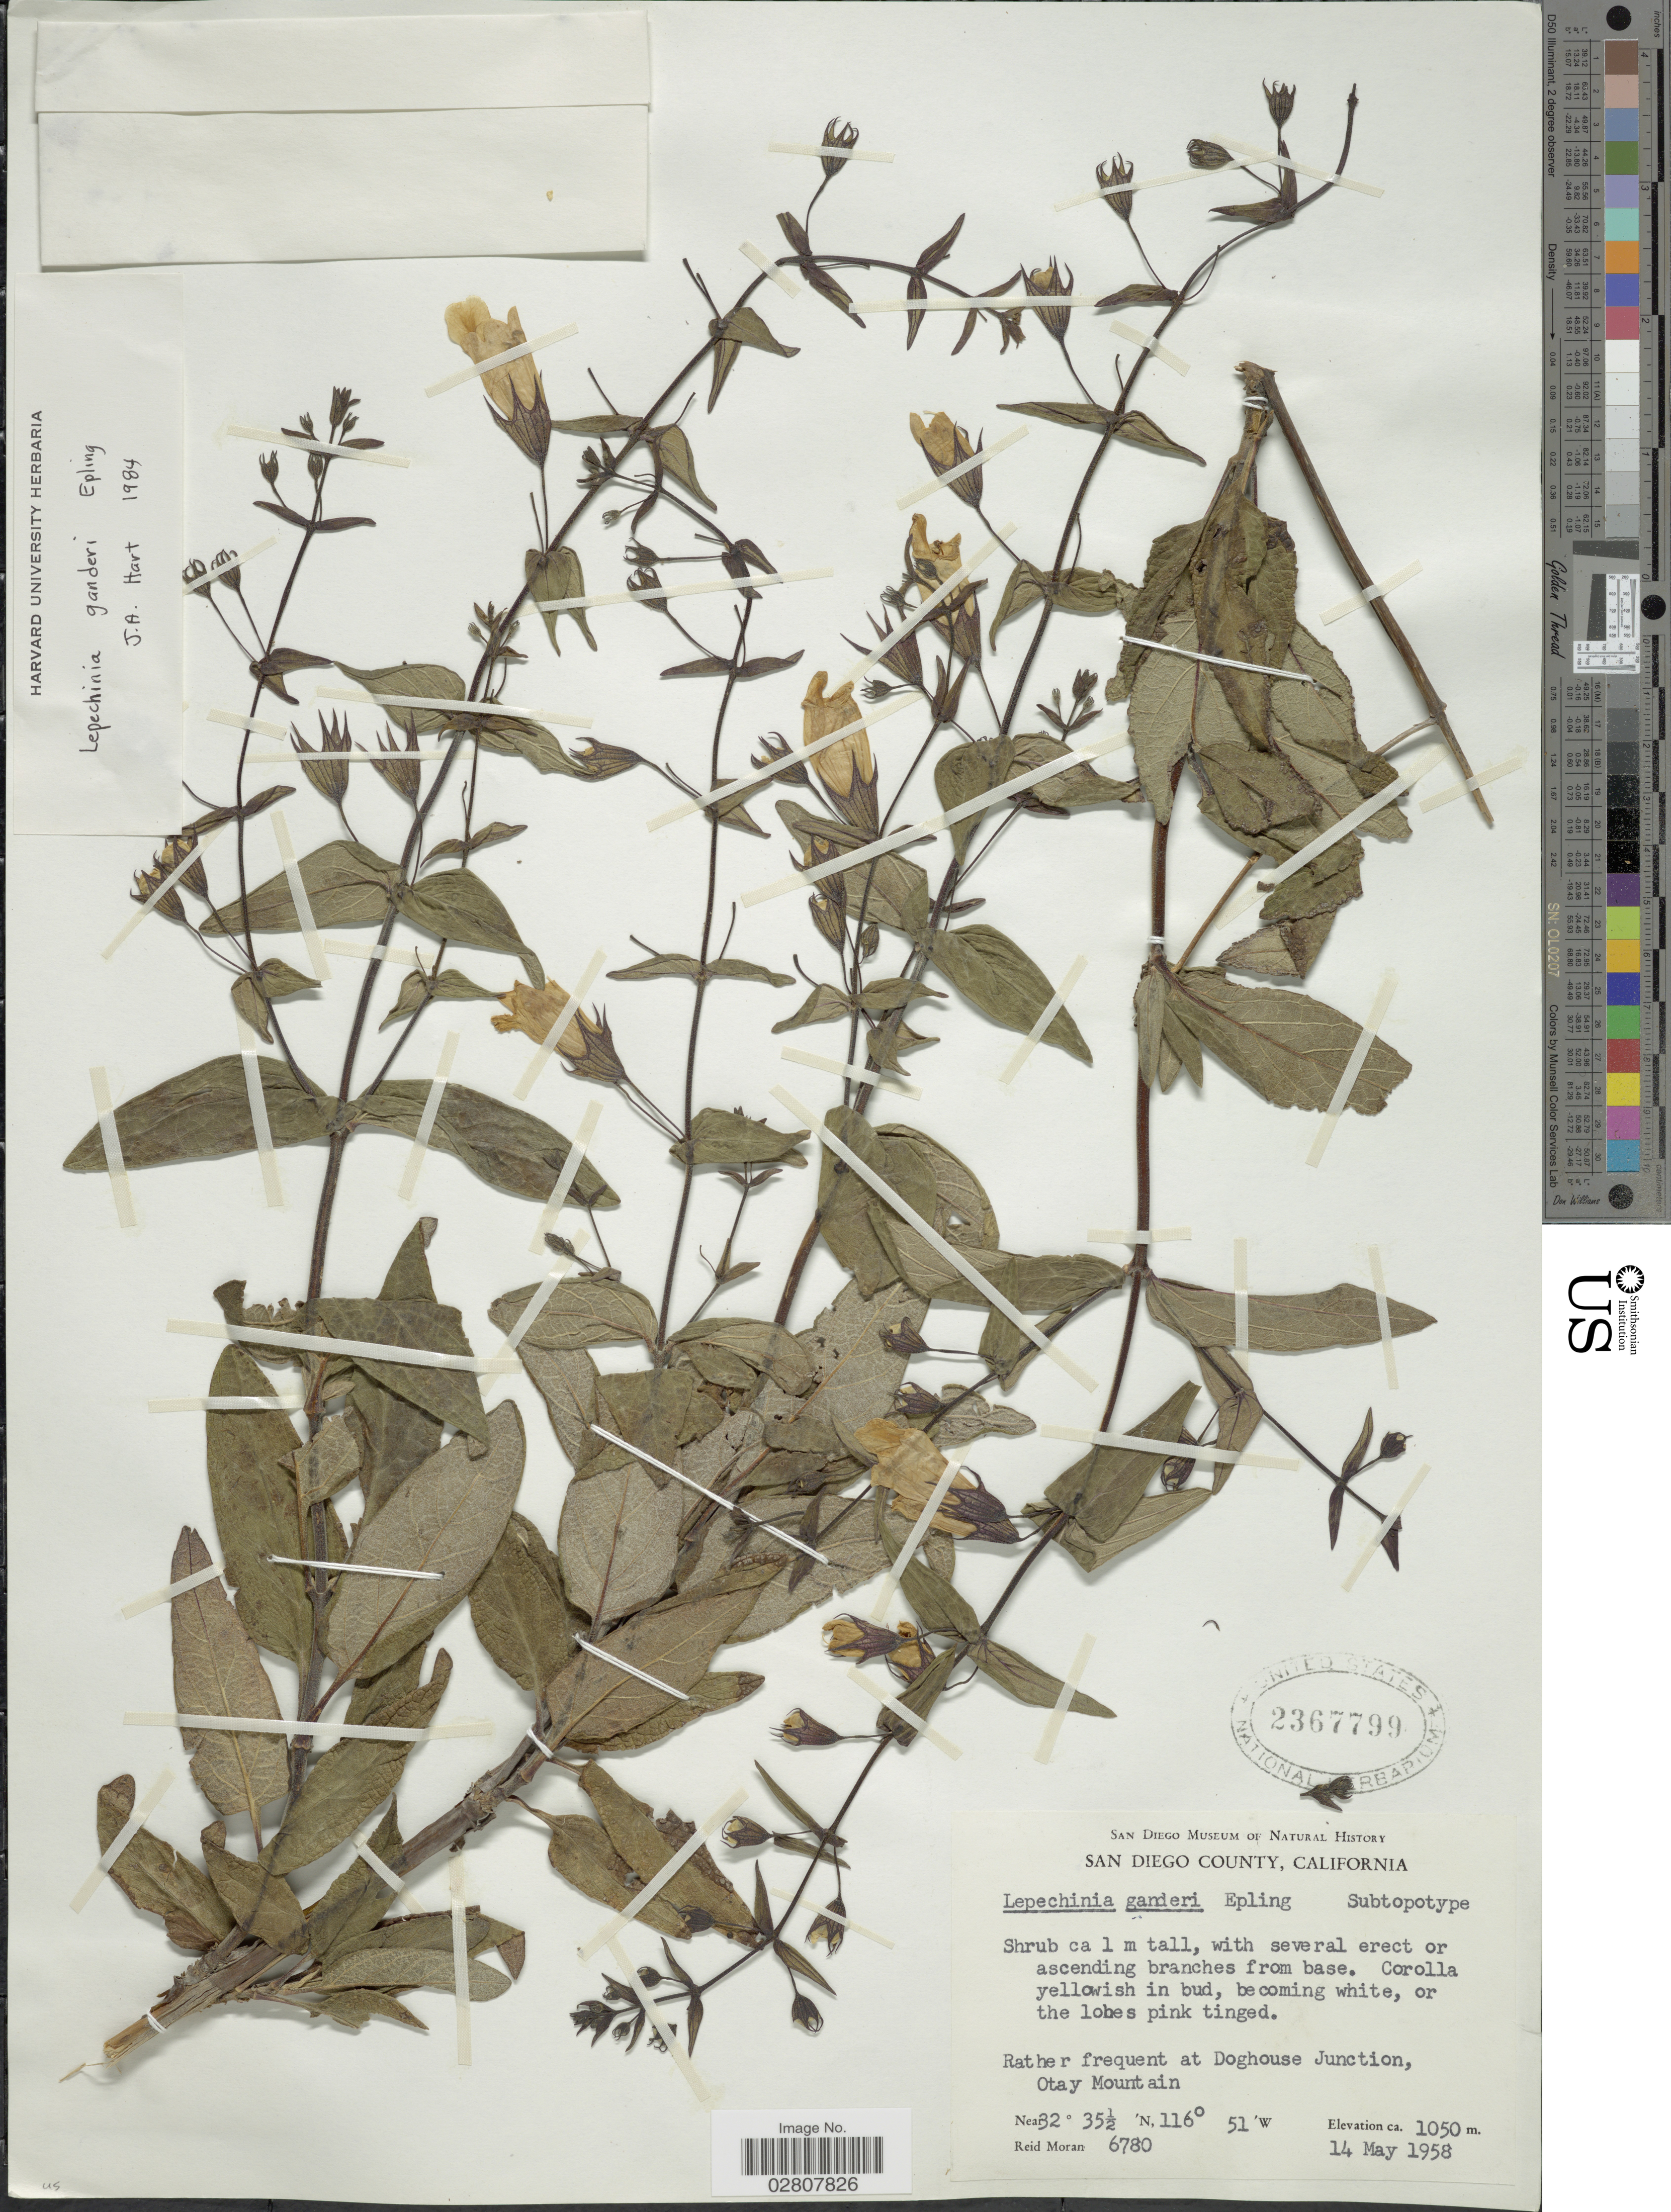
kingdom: Plantae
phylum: Tracheophyta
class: Magnoliopsida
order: Lamiales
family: Lamiaceae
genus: Lepechinia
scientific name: Lepechinia ganderi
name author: Epling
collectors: R. V. Moran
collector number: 6780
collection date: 1958-05-14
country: United States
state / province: California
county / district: San Diego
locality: San Diego County. Rather frequent at Doghouse Junction, Otay Mountain.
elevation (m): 1050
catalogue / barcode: US 2367799